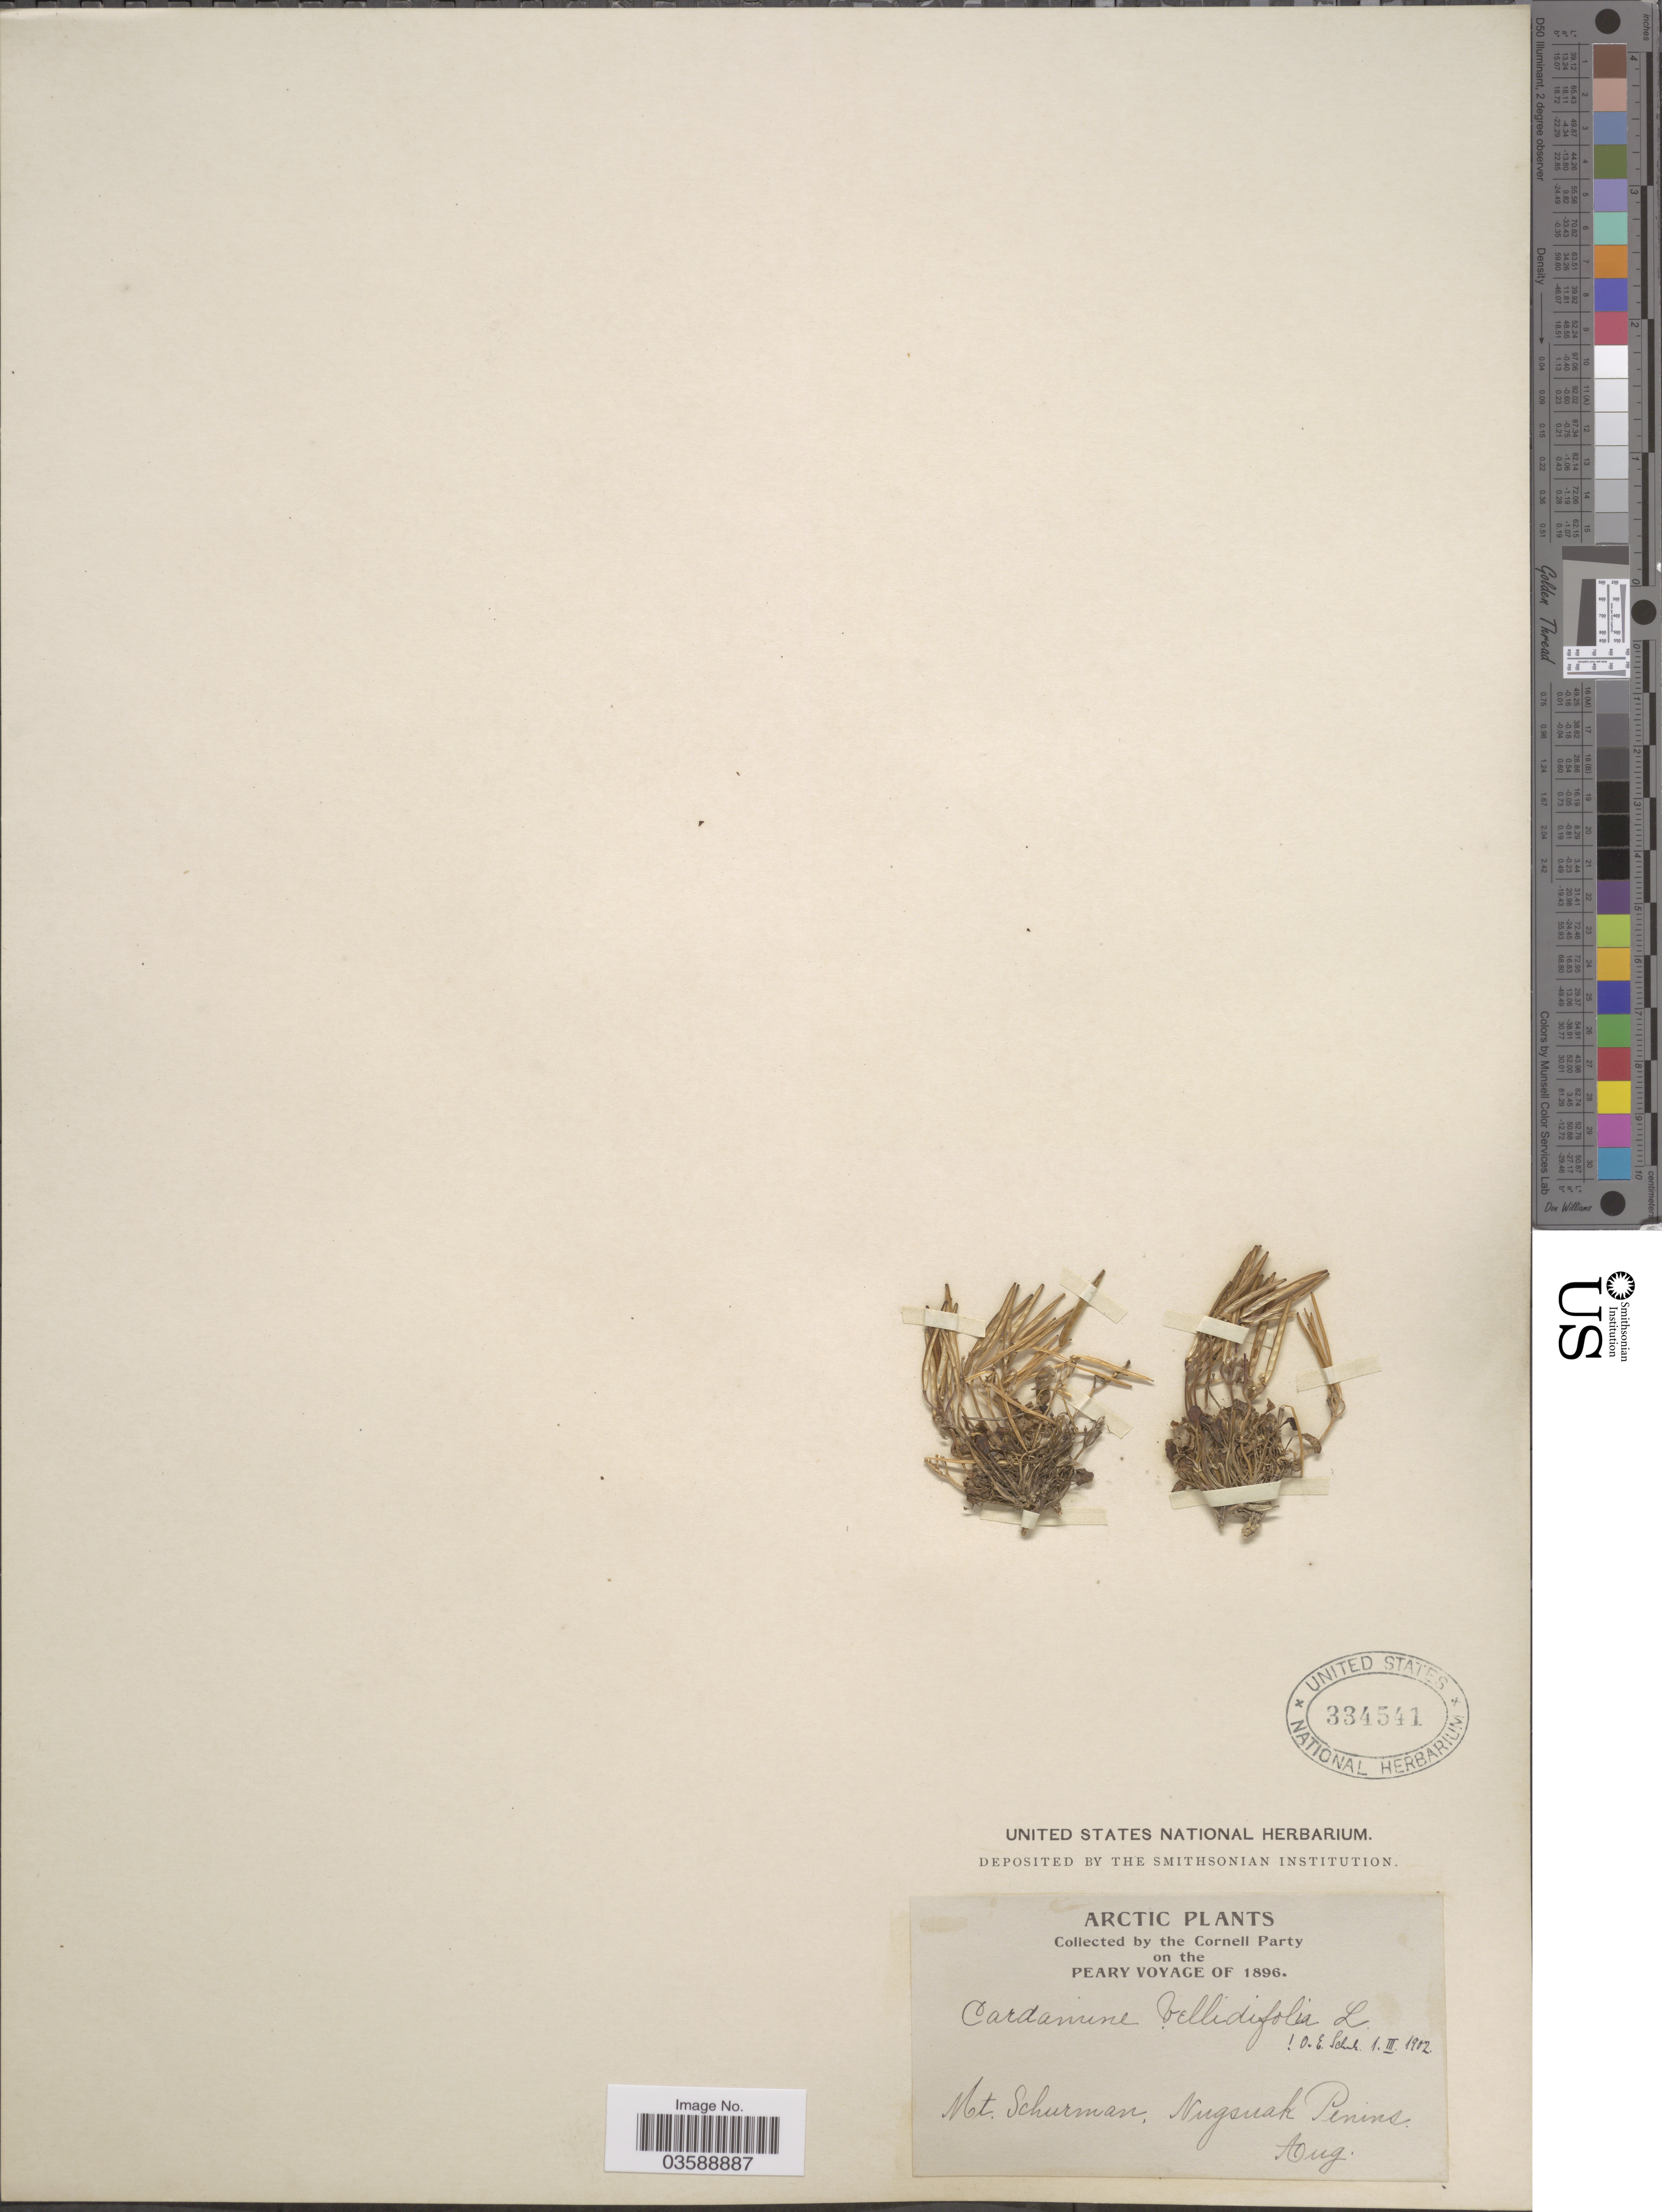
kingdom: Plantae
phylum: Tracheophyta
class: Magnoliopsida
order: Brassicales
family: Brassicaceae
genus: Cardamine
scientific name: Cardamine bellidifolia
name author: L.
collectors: Cornell Party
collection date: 1896-08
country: Greenland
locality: Arctic. Mt. Schurman, Nugsuak Penins.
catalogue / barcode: US 334541